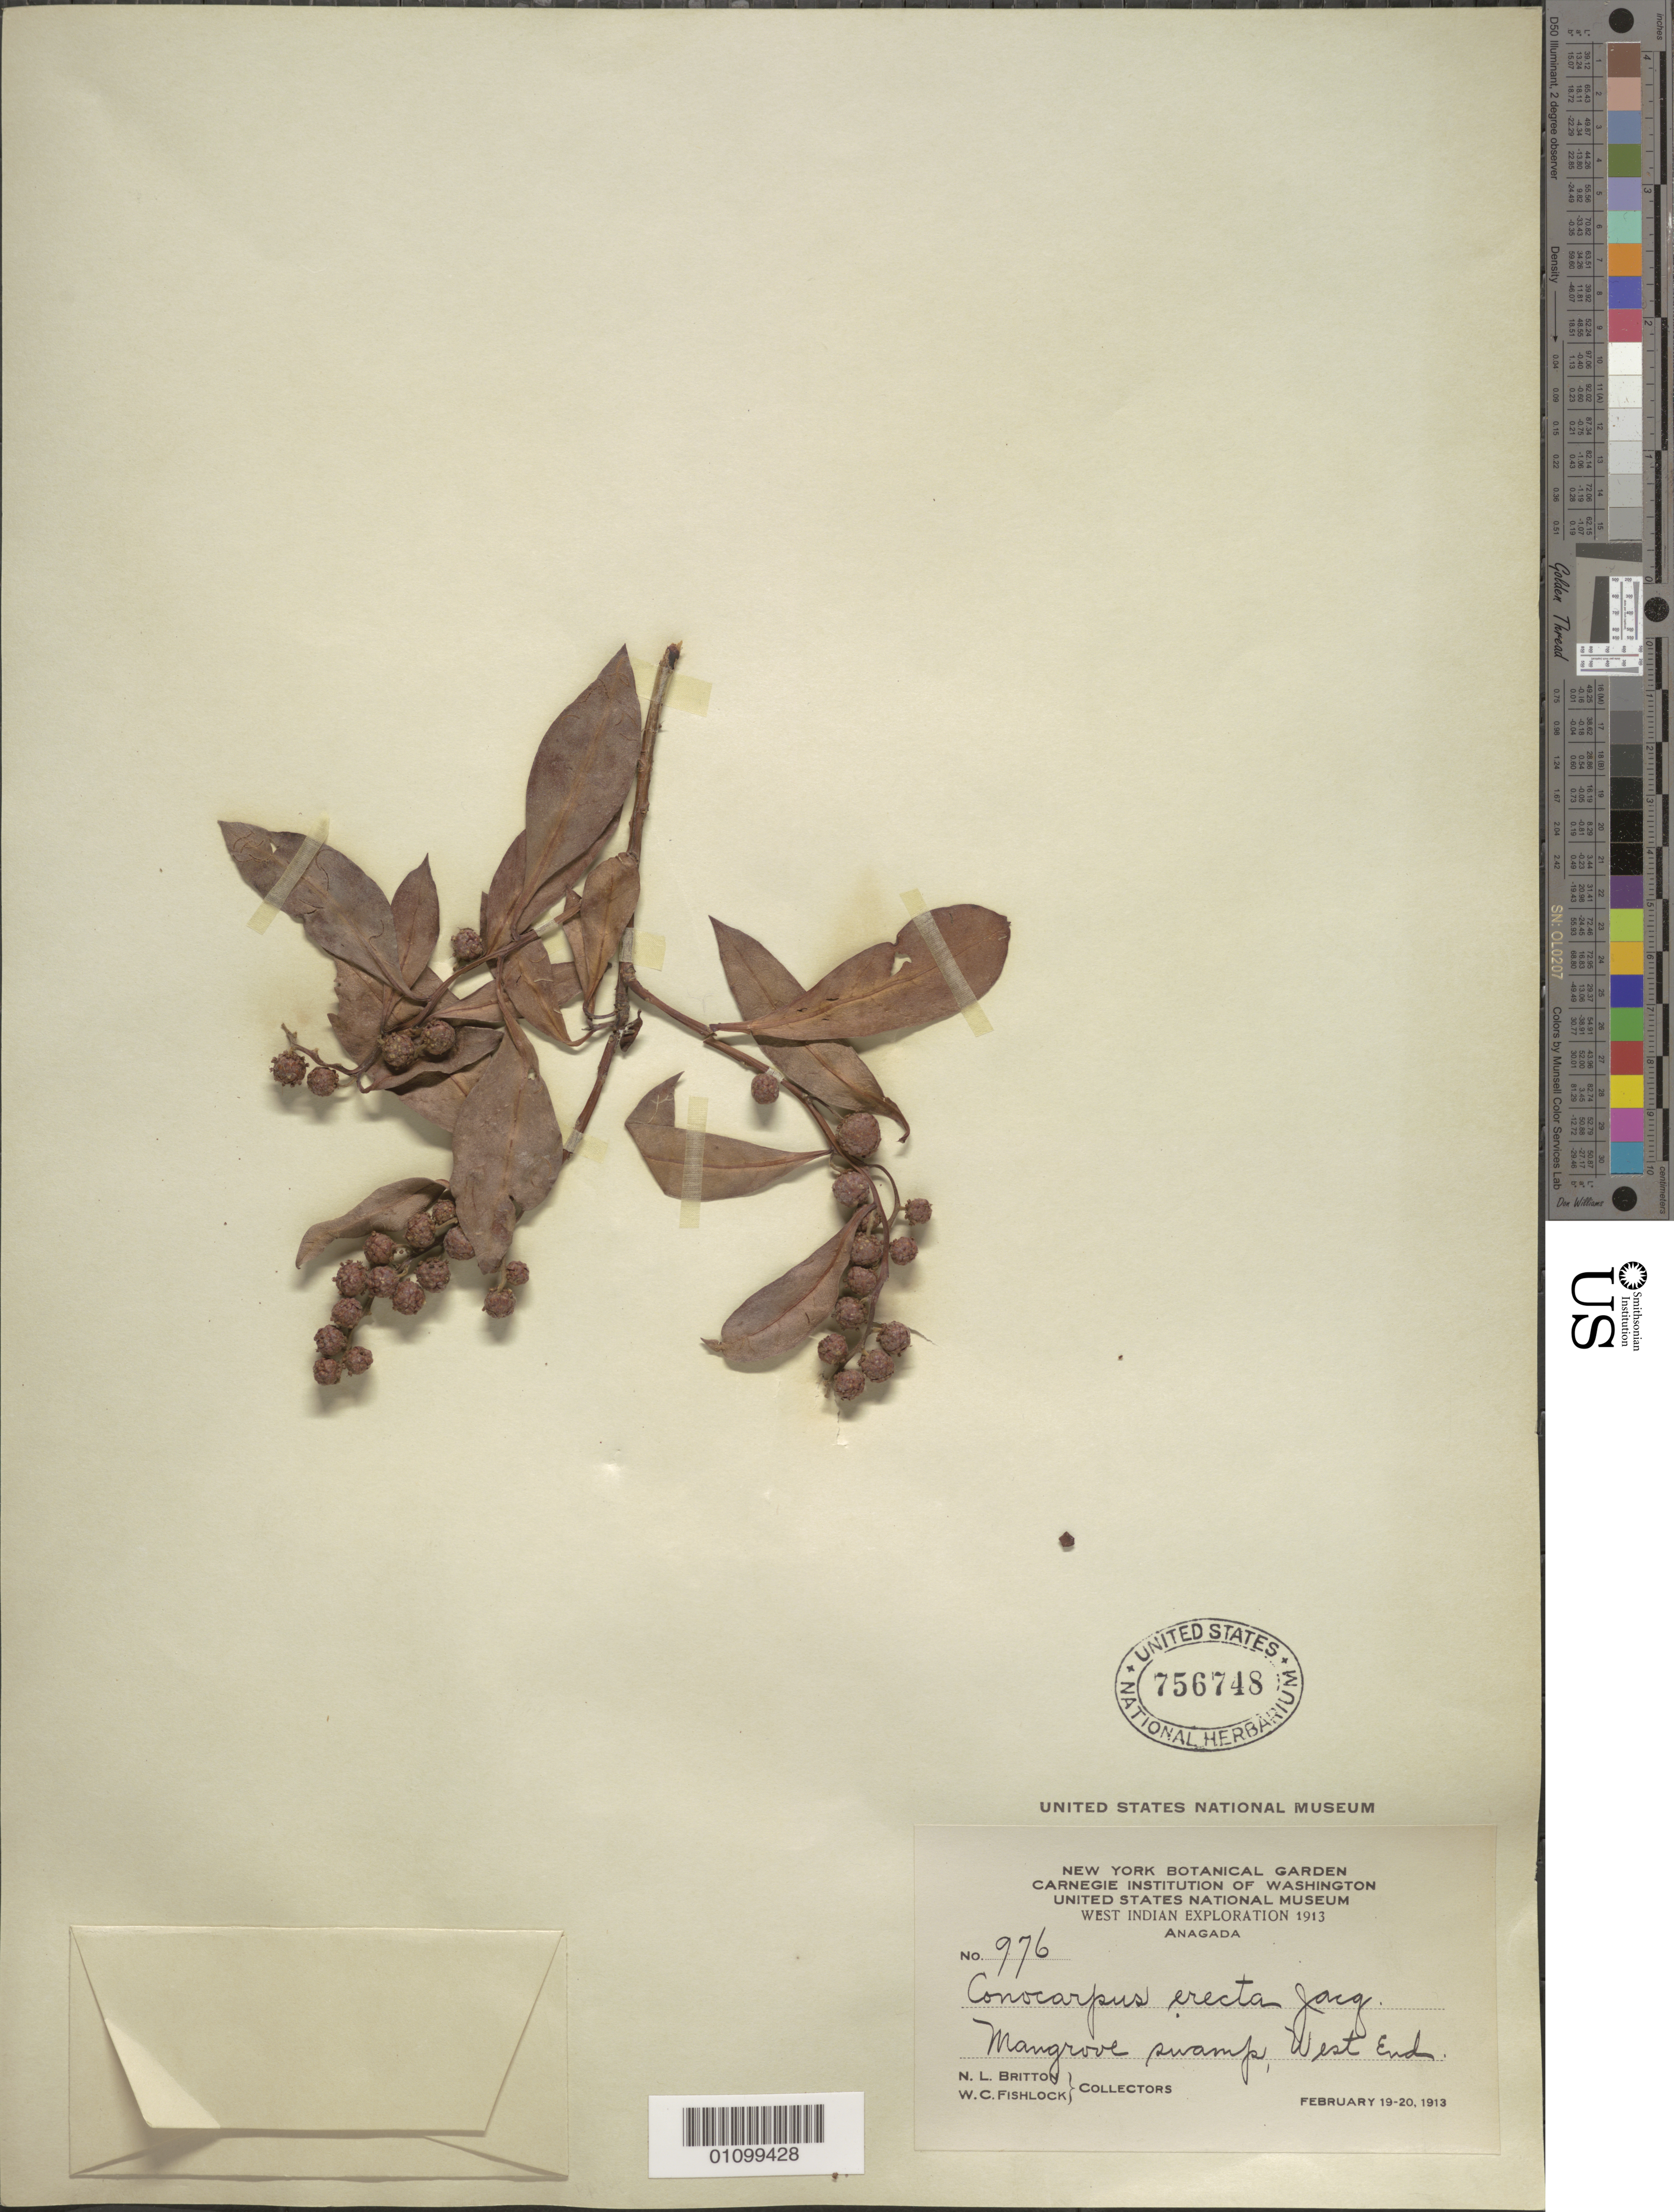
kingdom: Plantae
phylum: Tracheophyta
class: Magnoliopsida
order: Myrtales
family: Combretaceae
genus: Conocarpus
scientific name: Conocarpus erectus var. erectus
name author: L.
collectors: N. Britton & W. Fishlock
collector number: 976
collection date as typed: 19 Feb 1913 to 20 Feb 1913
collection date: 1913-02-19/1913-02-20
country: British Virgin Islands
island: Anegada I.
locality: Anagada. Mangrove swamp, West End.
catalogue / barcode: US 756748